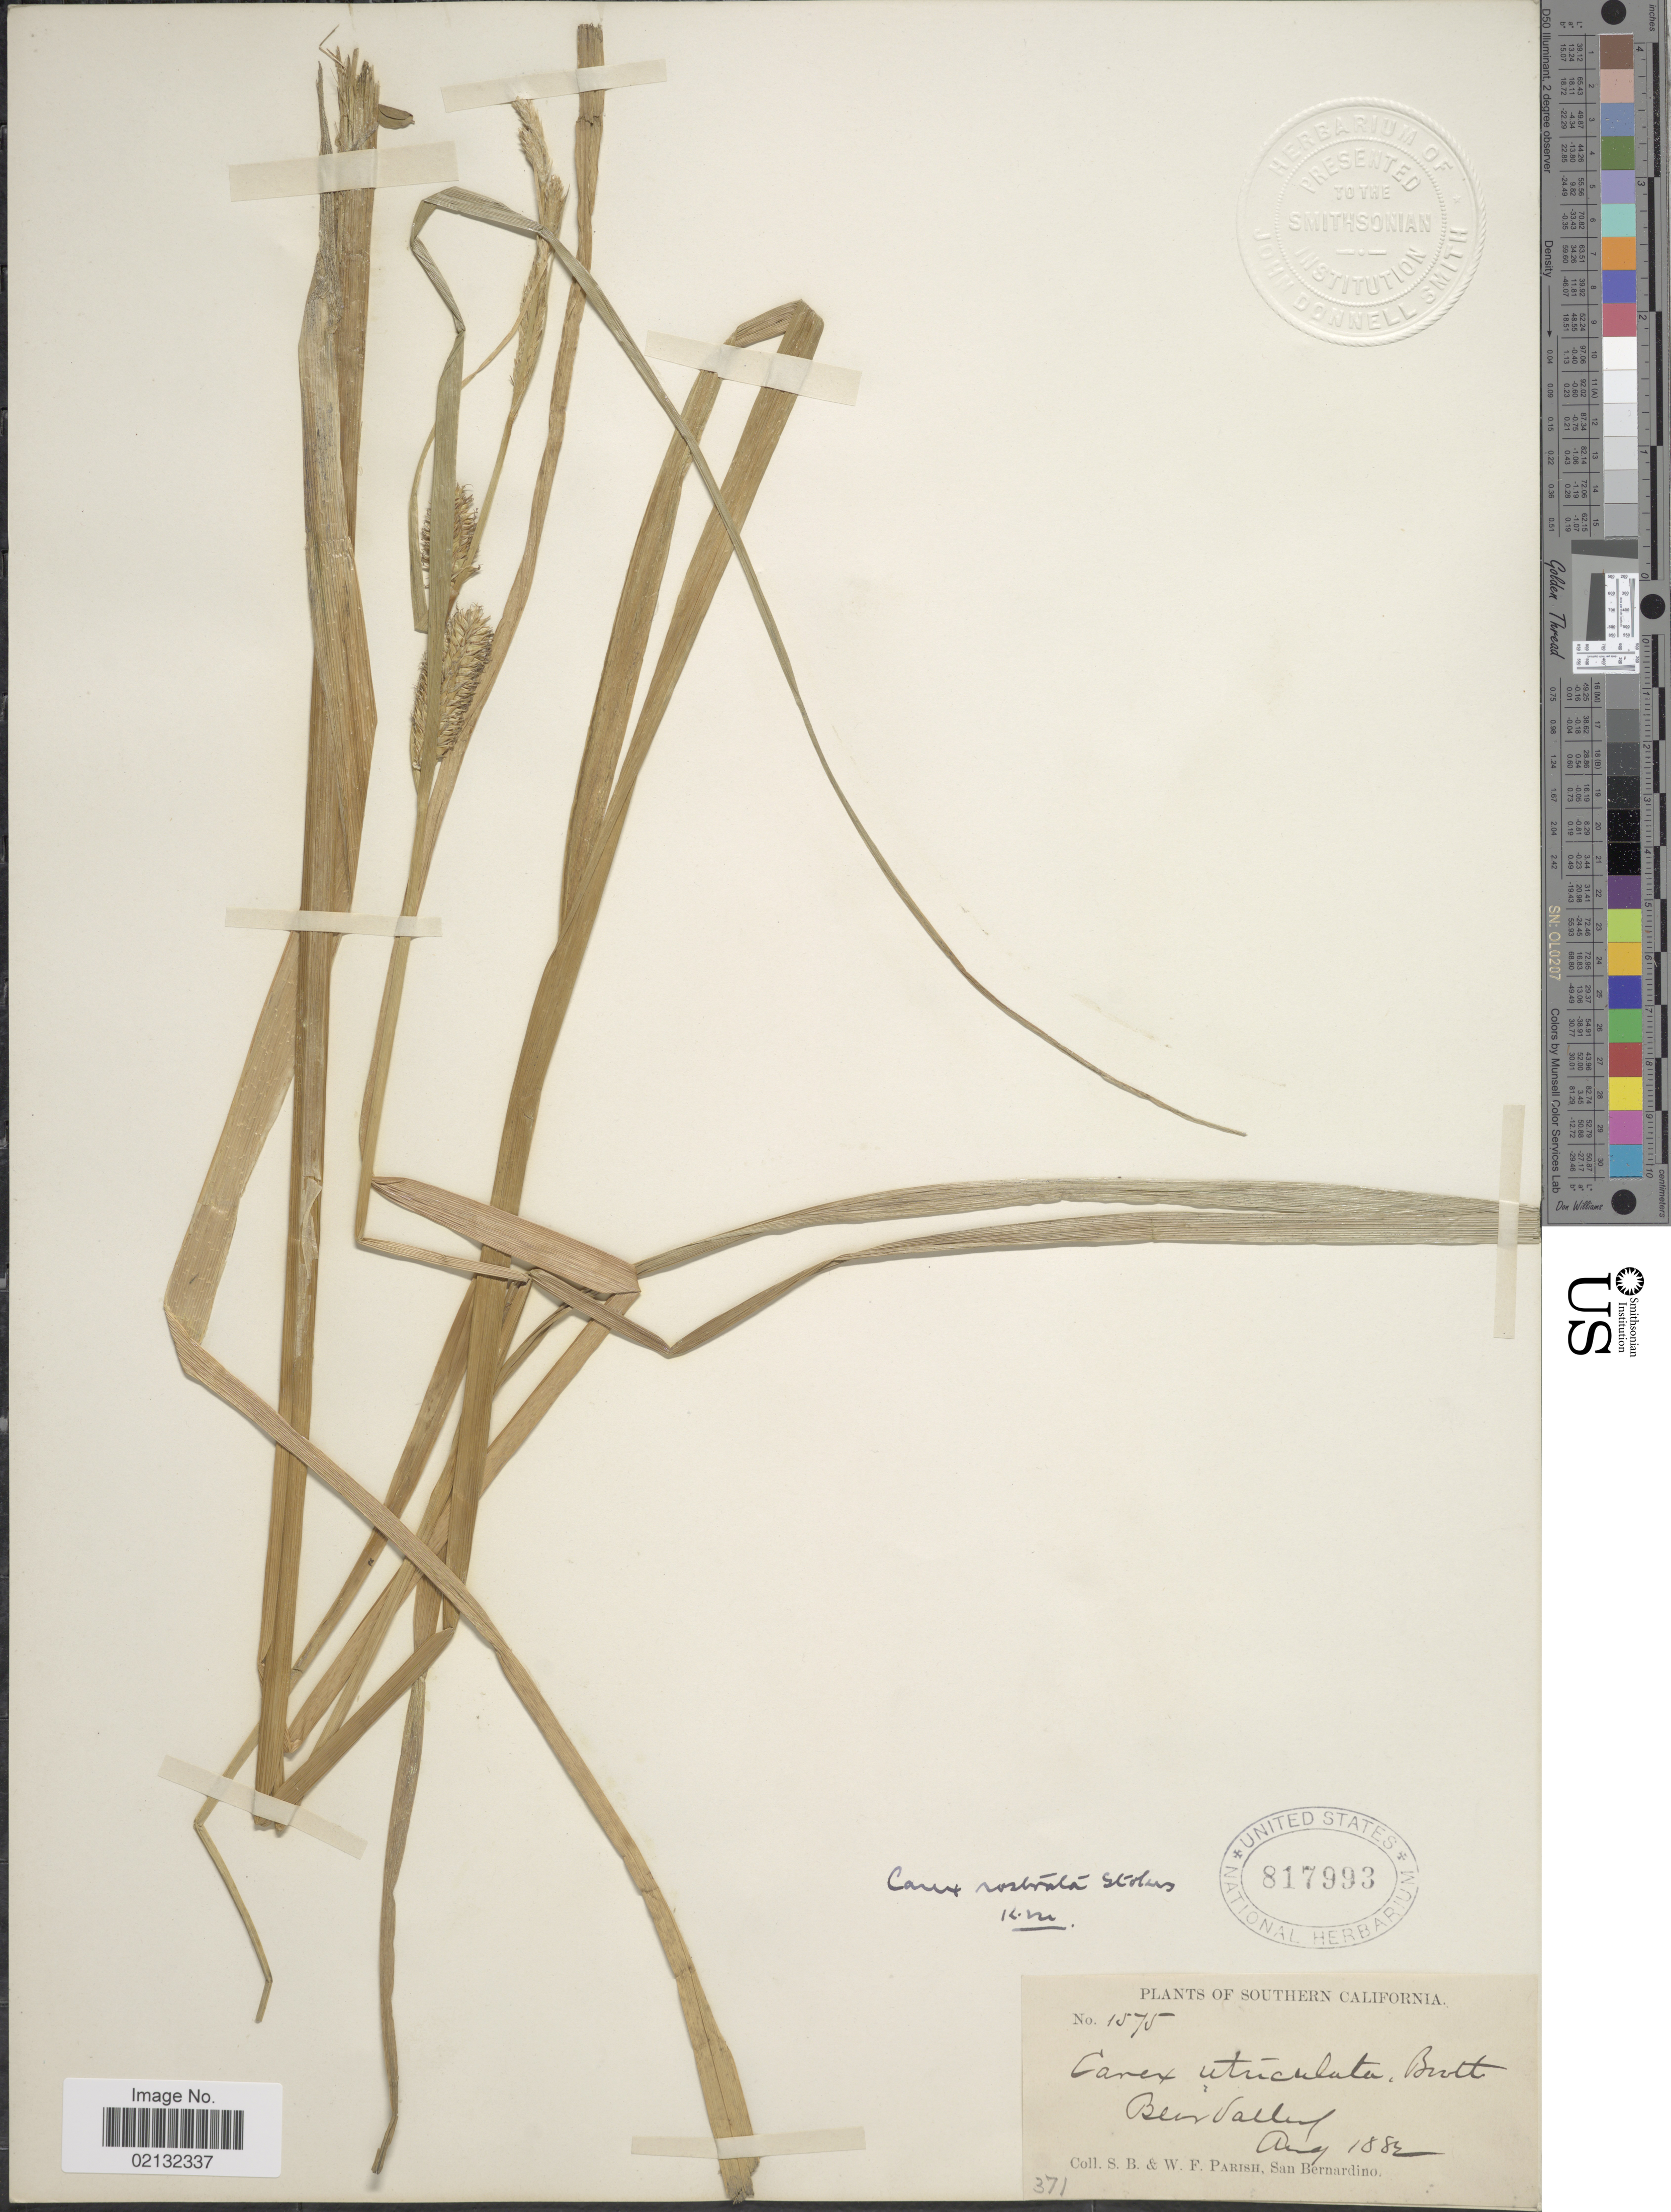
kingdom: Plantae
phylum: Tracheophyta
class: Liliopsida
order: Poales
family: Cyperaceae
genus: Carex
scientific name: Carex rostrata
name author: Stokes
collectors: S. B. Parish & W. F. Parish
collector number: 1575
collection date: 1882-08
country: United States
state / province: California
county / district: San Bernardino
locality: Southern California, Bear Valley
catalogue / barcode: US 817993